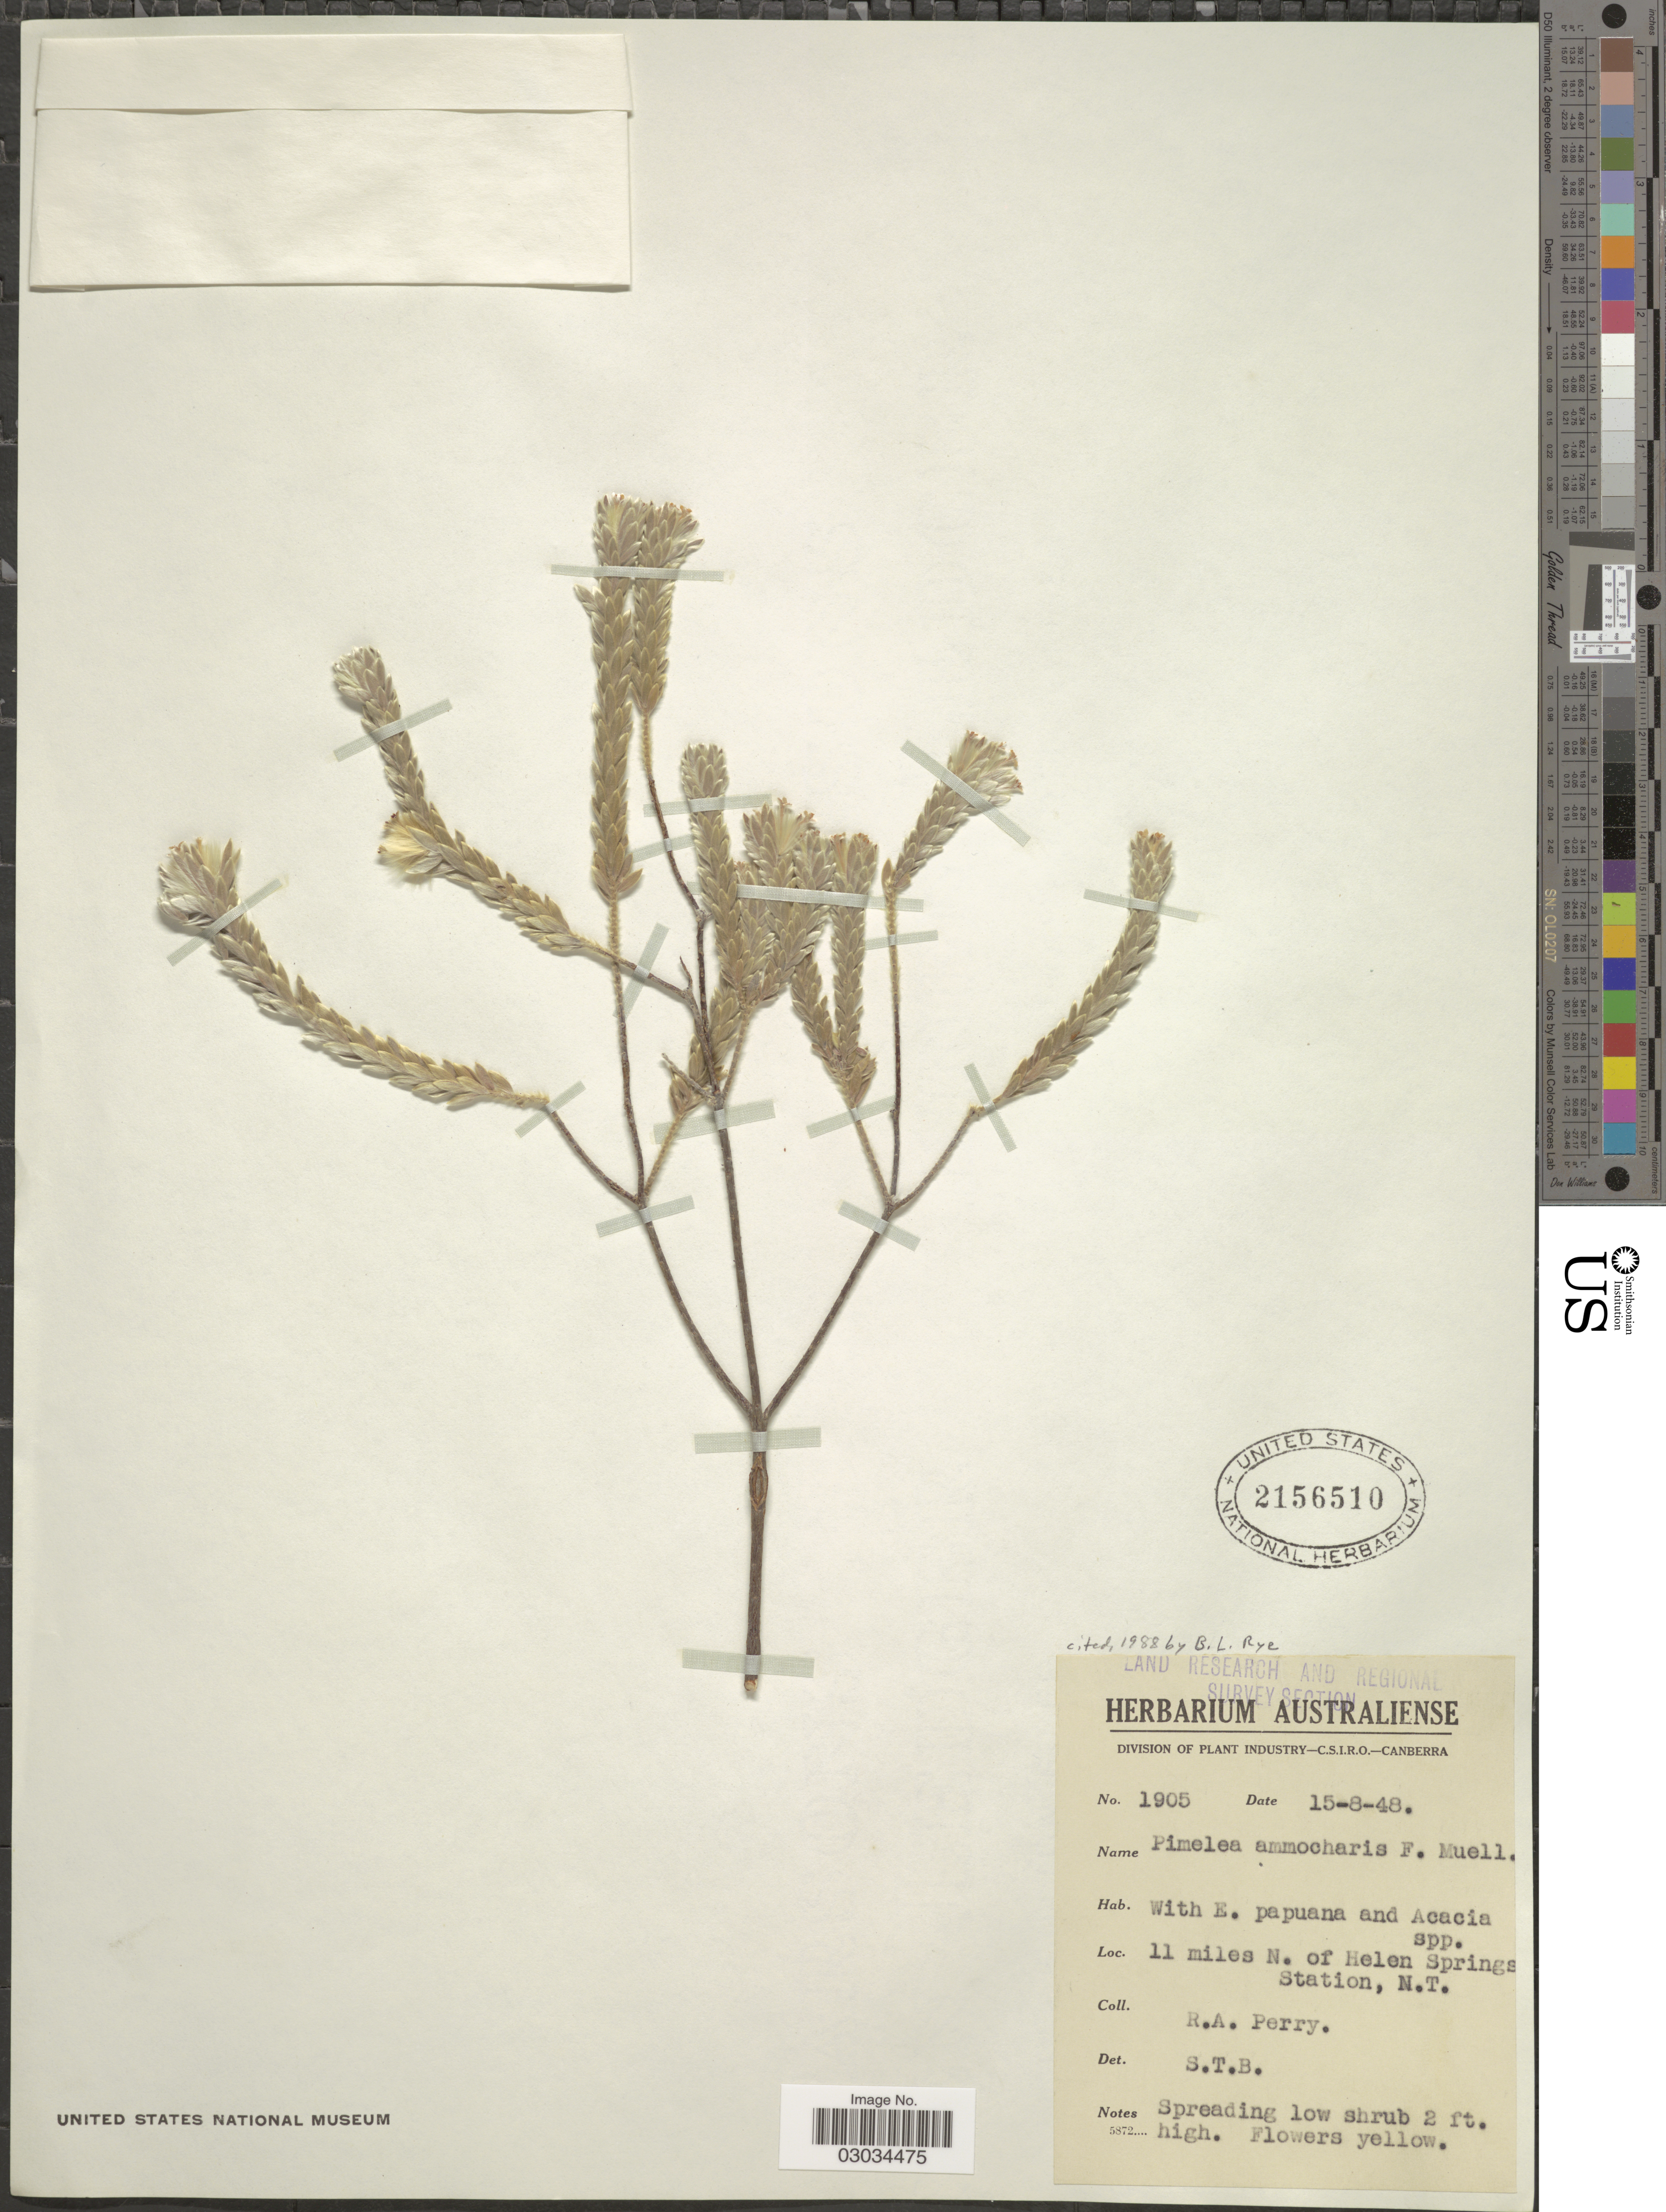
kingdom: Plantae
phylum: Tracheophyta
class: Magnoliopsida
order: Malvales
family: Thymelaeaceae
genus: Pimelea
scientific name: Pimelea ammocharis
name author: F. Muell.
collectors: Perry, R. A.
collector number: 1905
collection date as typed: Transcribed d/m/y: 15/8/48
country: Australia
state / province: Northern Territory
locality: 11 miles N. of Helen Springs Station, N. T.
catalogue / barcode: US 2156510